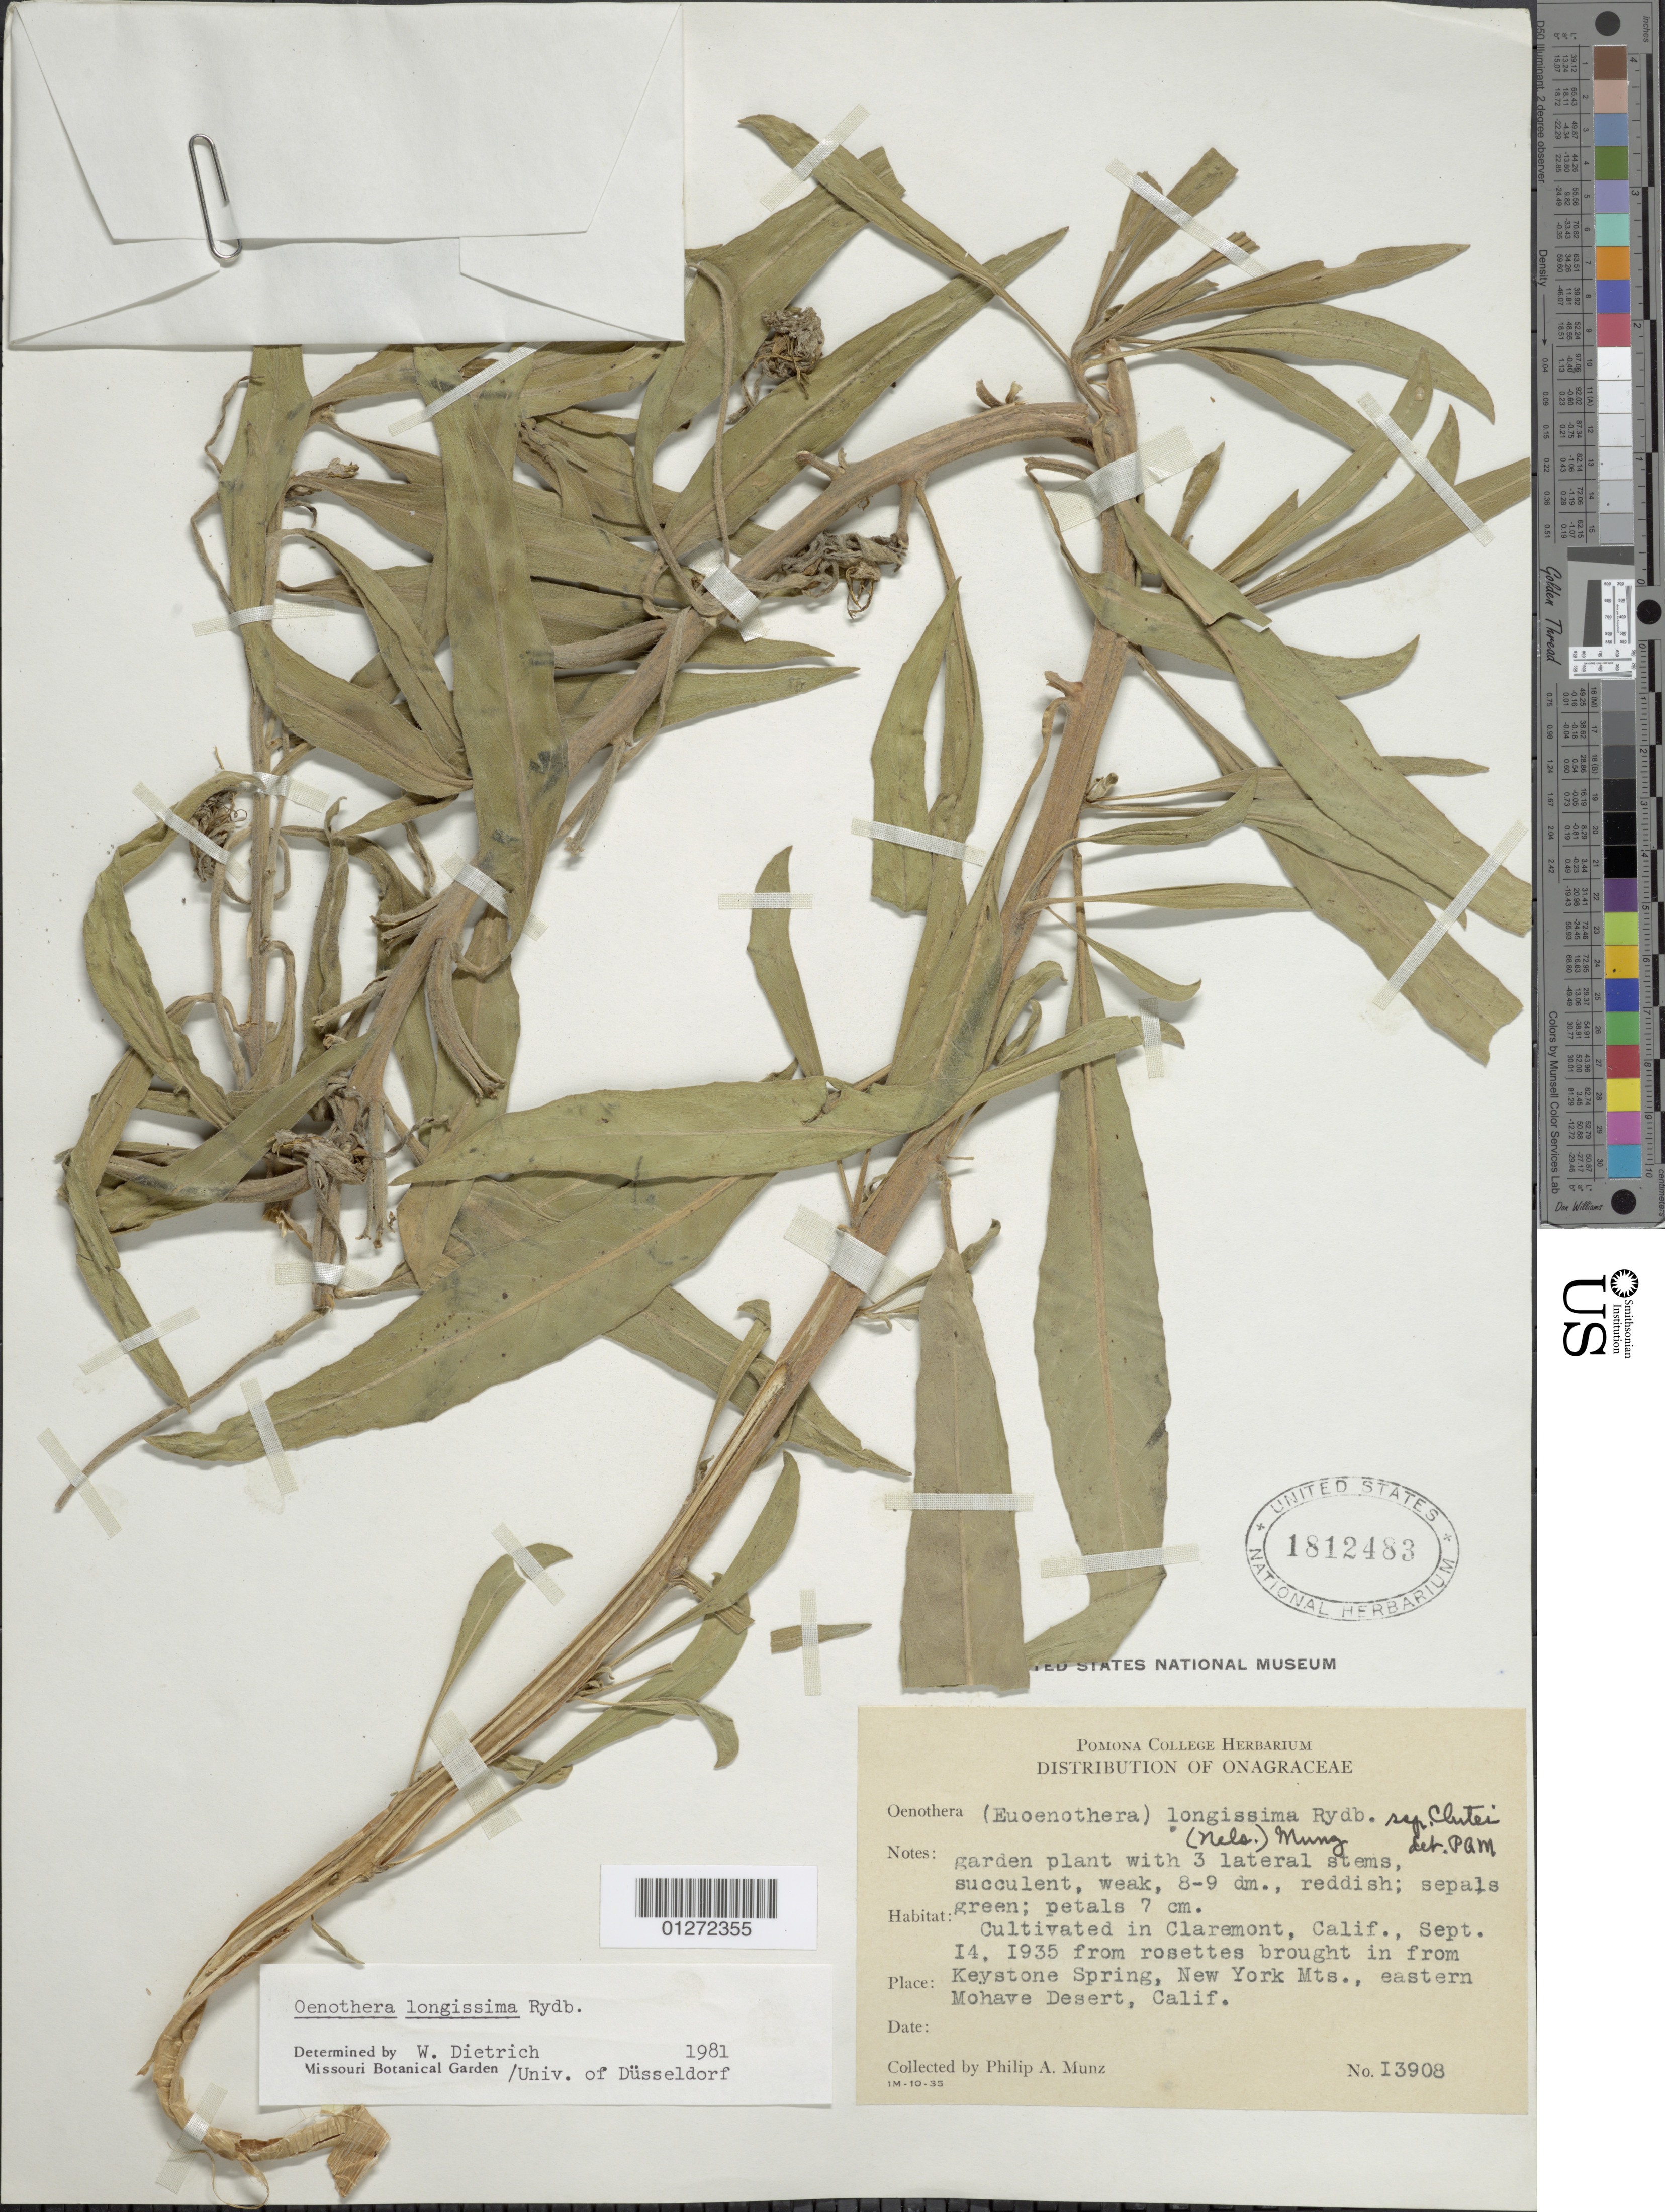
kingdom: Plantae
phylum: Tracheophyta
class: Magnoliopsida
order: Myrtales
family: Onagraceae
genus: Oenothera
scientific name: Oenothera longissima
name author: Rydb.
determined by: Dietrich, W.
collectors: P. A. Munz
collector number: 13908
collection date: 1935-09-14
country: United States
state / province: California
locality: Claremont.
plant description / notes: Cultivated from rosettes brought from Keystone Spring, New York Mts, Eastern Mohave Desert.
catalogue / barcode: US 1812483